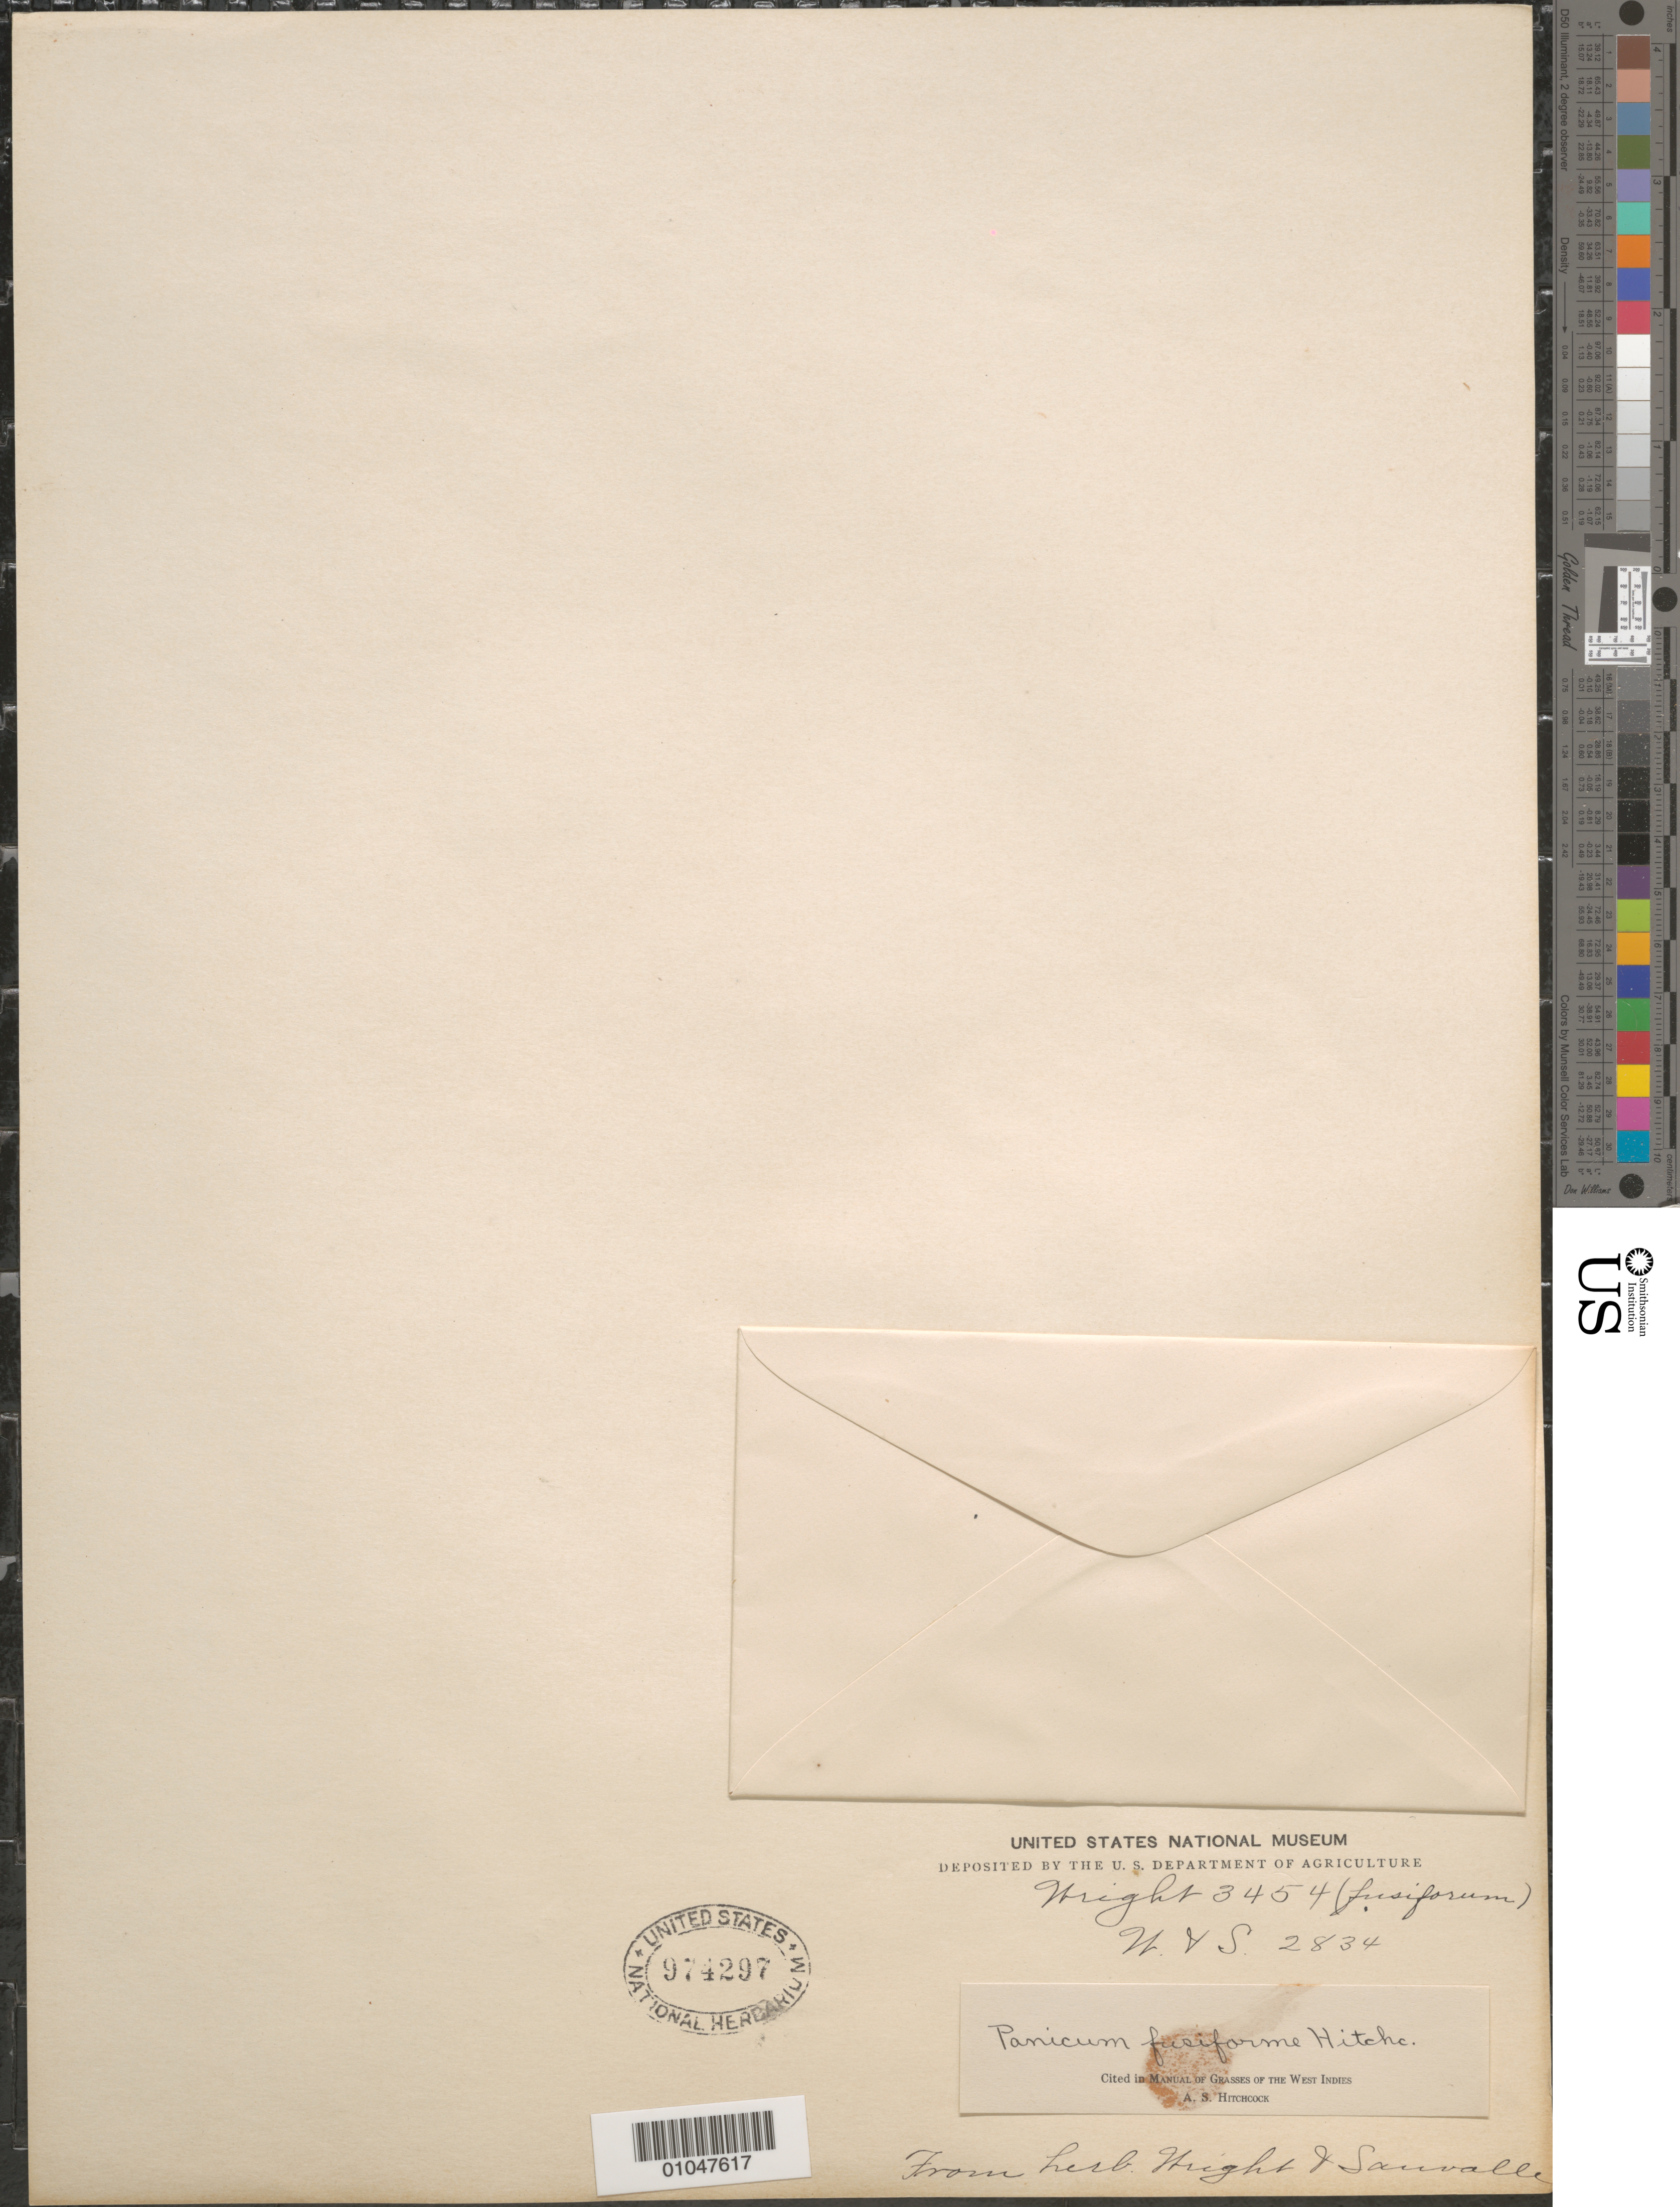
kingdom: Plantae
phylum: Tracheophyta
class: Liliopsida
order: Poales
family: Poaceae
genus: Panicum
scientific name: Panicum fusiforme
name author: Hitchc.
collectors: Wright, --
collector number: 2834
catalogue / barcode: US 974297